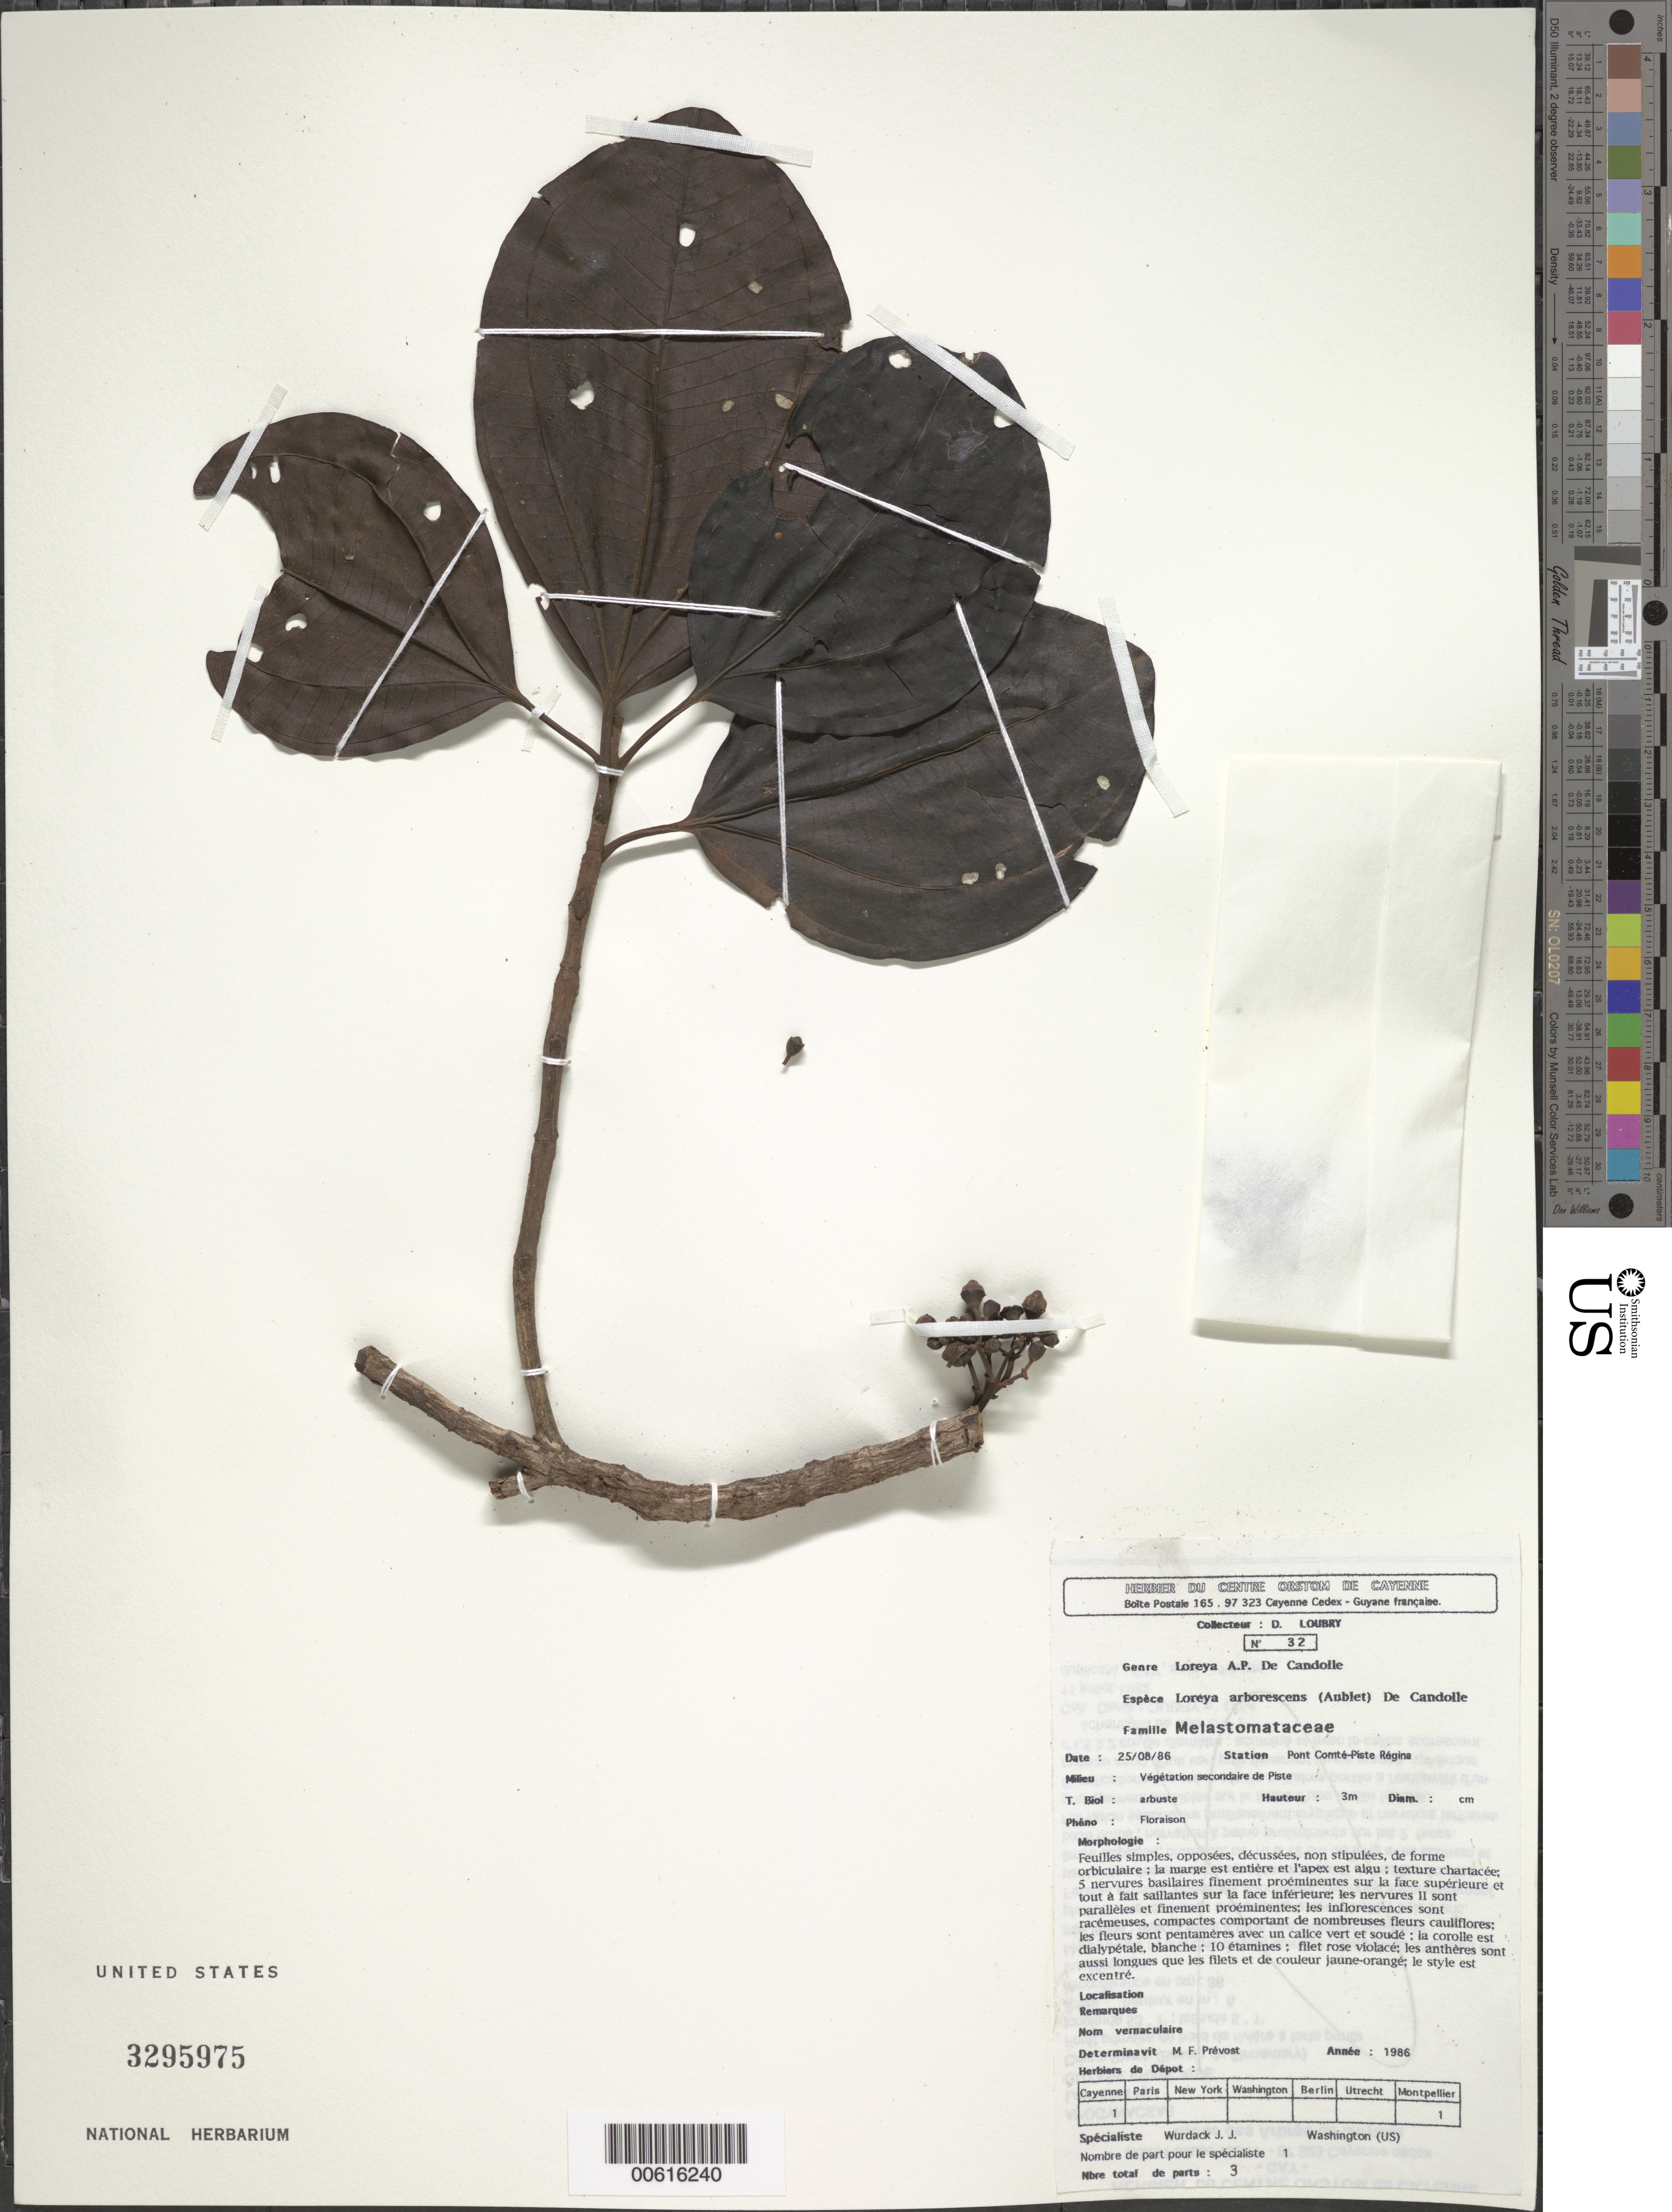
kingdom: Plantae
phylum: Tracheophyta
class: Magnoliopsida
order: Myrtales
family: Melastomataceae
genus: Bellucia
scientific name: Bellucia arborescens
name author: (Aubl.) Baill.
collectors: D. Loubry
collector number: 32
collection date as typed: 25-Aug-86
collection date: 1986-08-25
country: French Guiana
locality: Pont sur la Comté, Piste Régina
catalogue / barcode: US 3295975